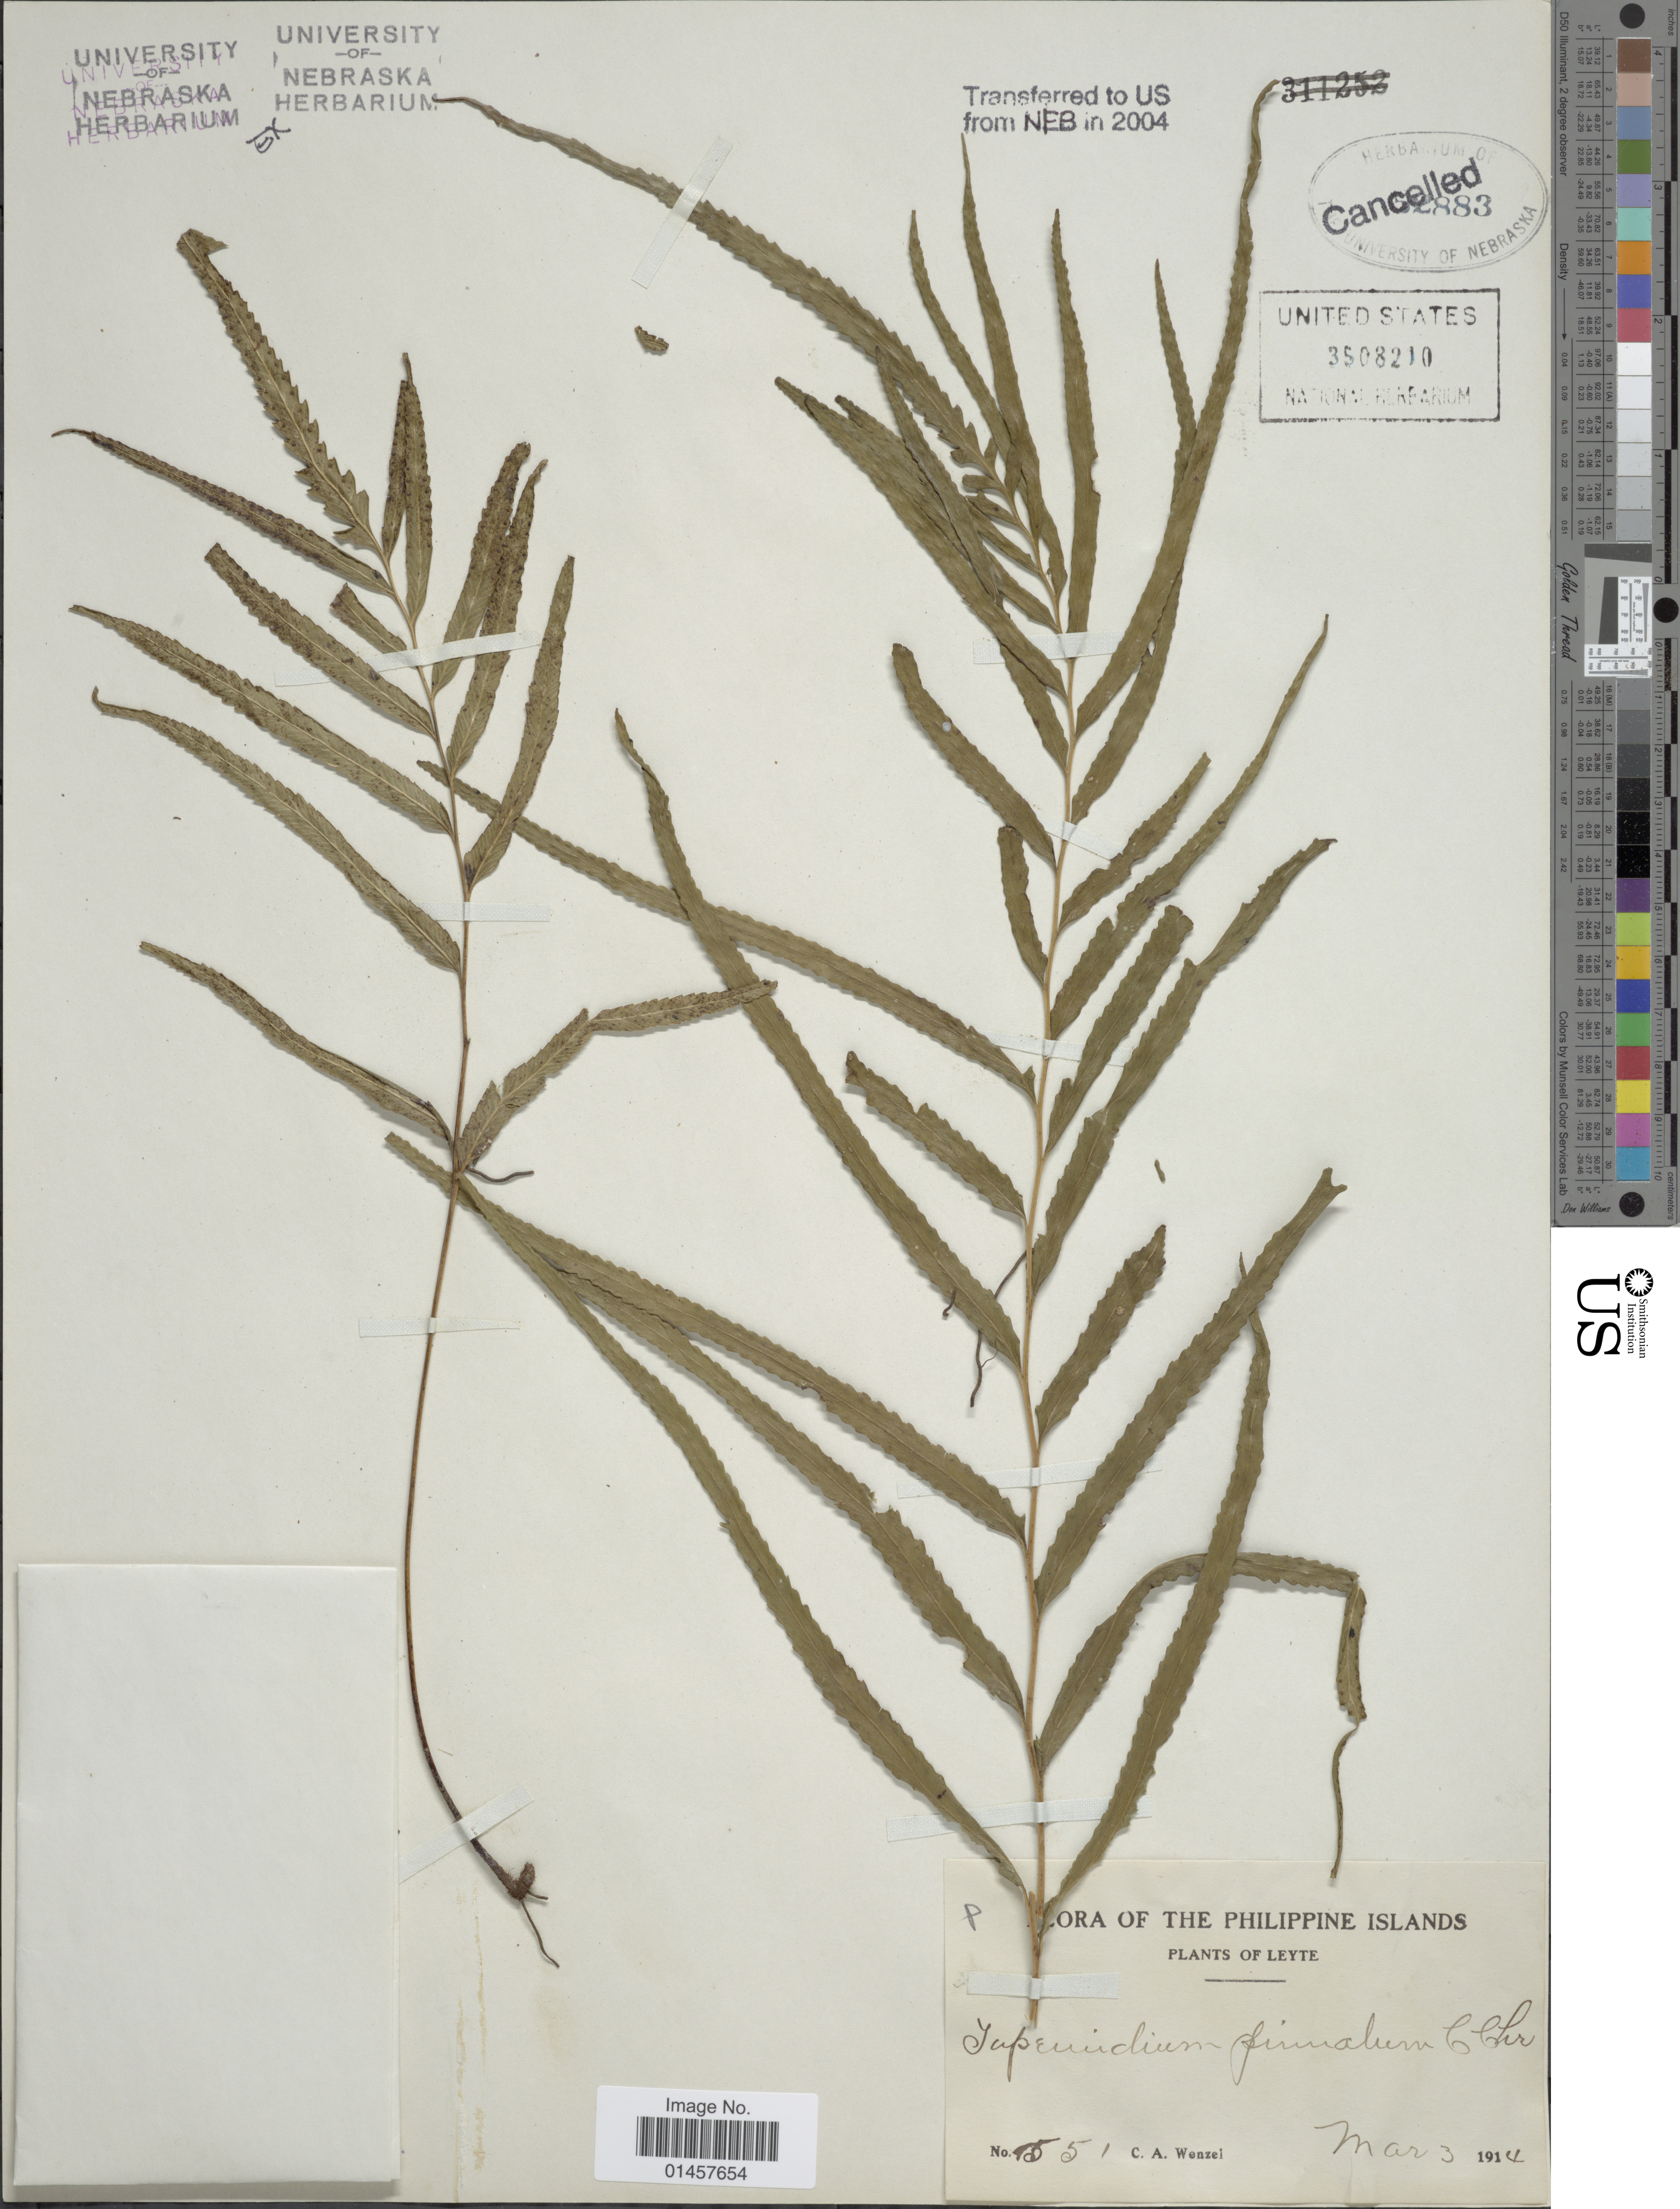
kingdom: Plantae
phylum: Tracheophyta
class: Polypodiopsida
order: Polypodiales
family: Lindsaeaceae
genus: Tapeinidium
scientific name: Tapeinidium pinnatum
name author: (Cav.) C. Chr.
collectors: C. Wenzel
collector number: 1551*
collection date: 1914-03-03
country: Philippines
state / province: Eastern Visayas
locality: Philippine Islands, Leyte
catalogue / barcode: US 3508210